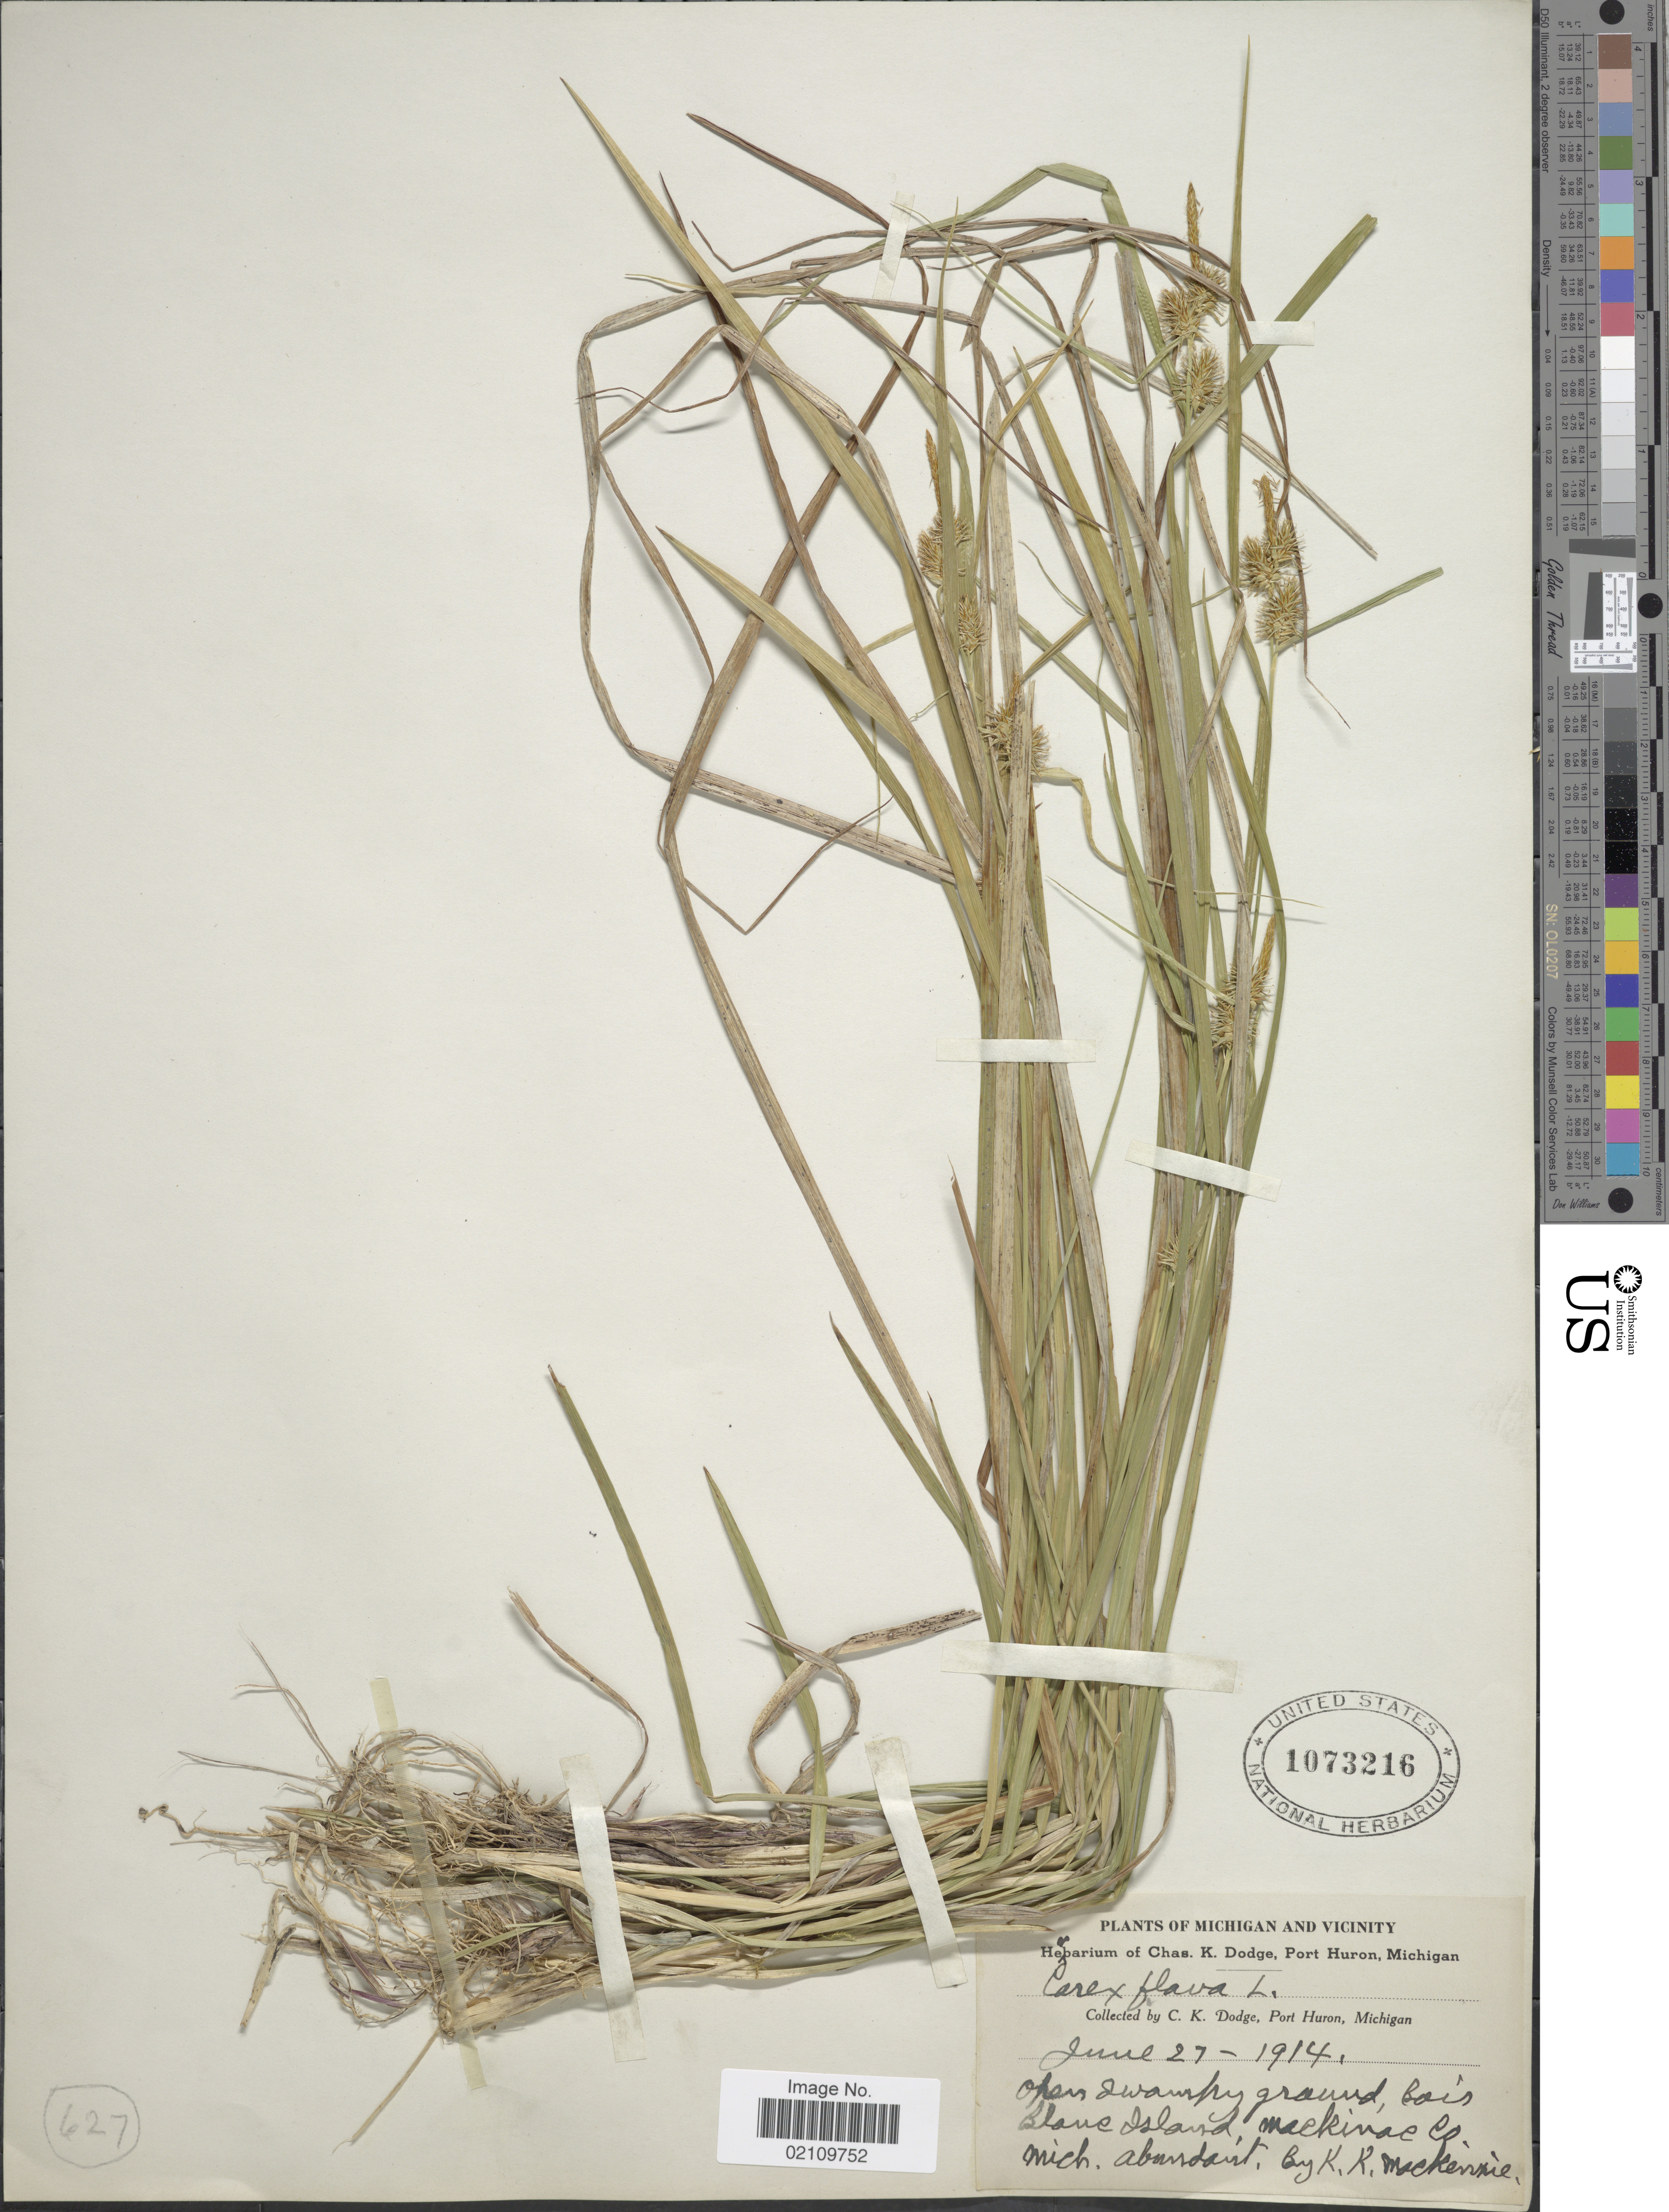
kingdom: Plantae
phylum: Tracheophyta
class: Liliopsida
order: Poales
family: Cyperaceae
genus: Carex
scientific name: Carex flava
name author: L.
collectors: K. K. Mackenzie & C. Dodge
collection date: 1914-06-27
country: United States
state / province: Michigan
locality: Bois Blanc Island, Mackinac Co.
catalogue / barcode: US 1073216